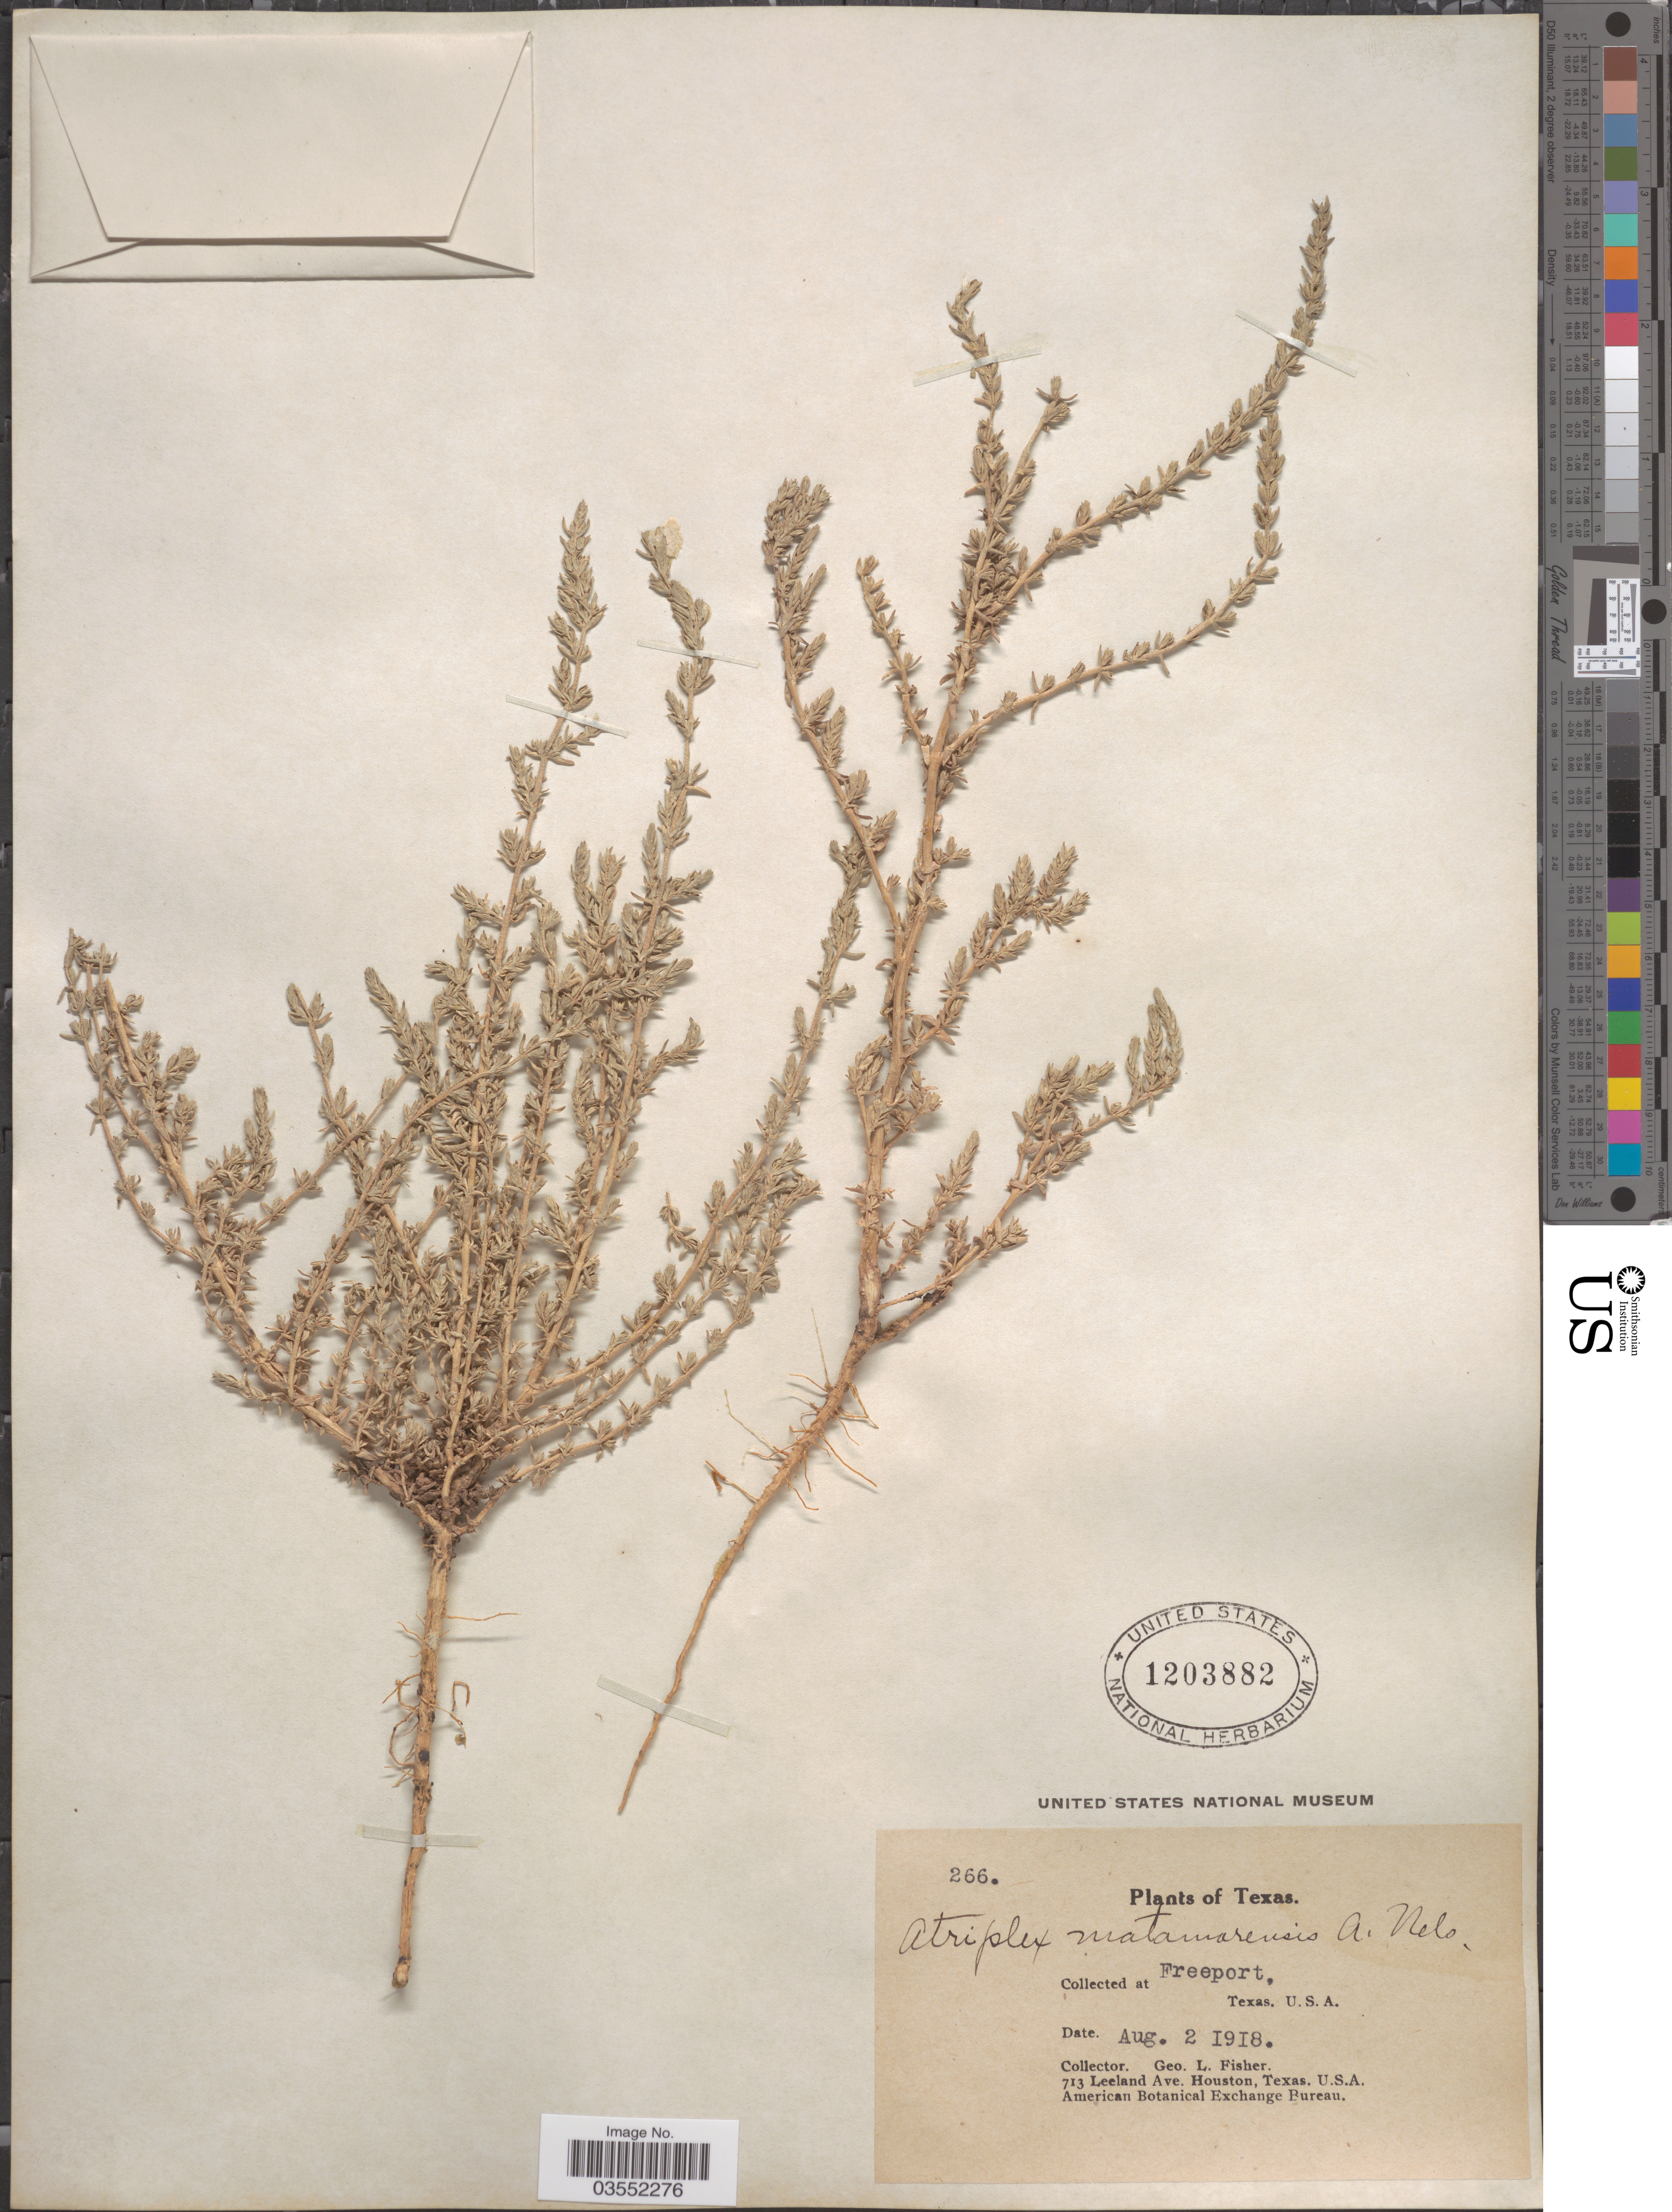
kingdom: Plantae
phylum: Tracheophyta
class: Magnoliopsida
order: Caryophyllales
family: Amaranthaceae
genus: Atriplex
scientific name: Atriplex matamorensis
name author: A. Nelson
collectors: G. L. Fisher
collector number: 266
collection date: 1918-08-02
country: United States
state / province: Texas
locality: Freeport.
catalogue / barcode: US 1203882